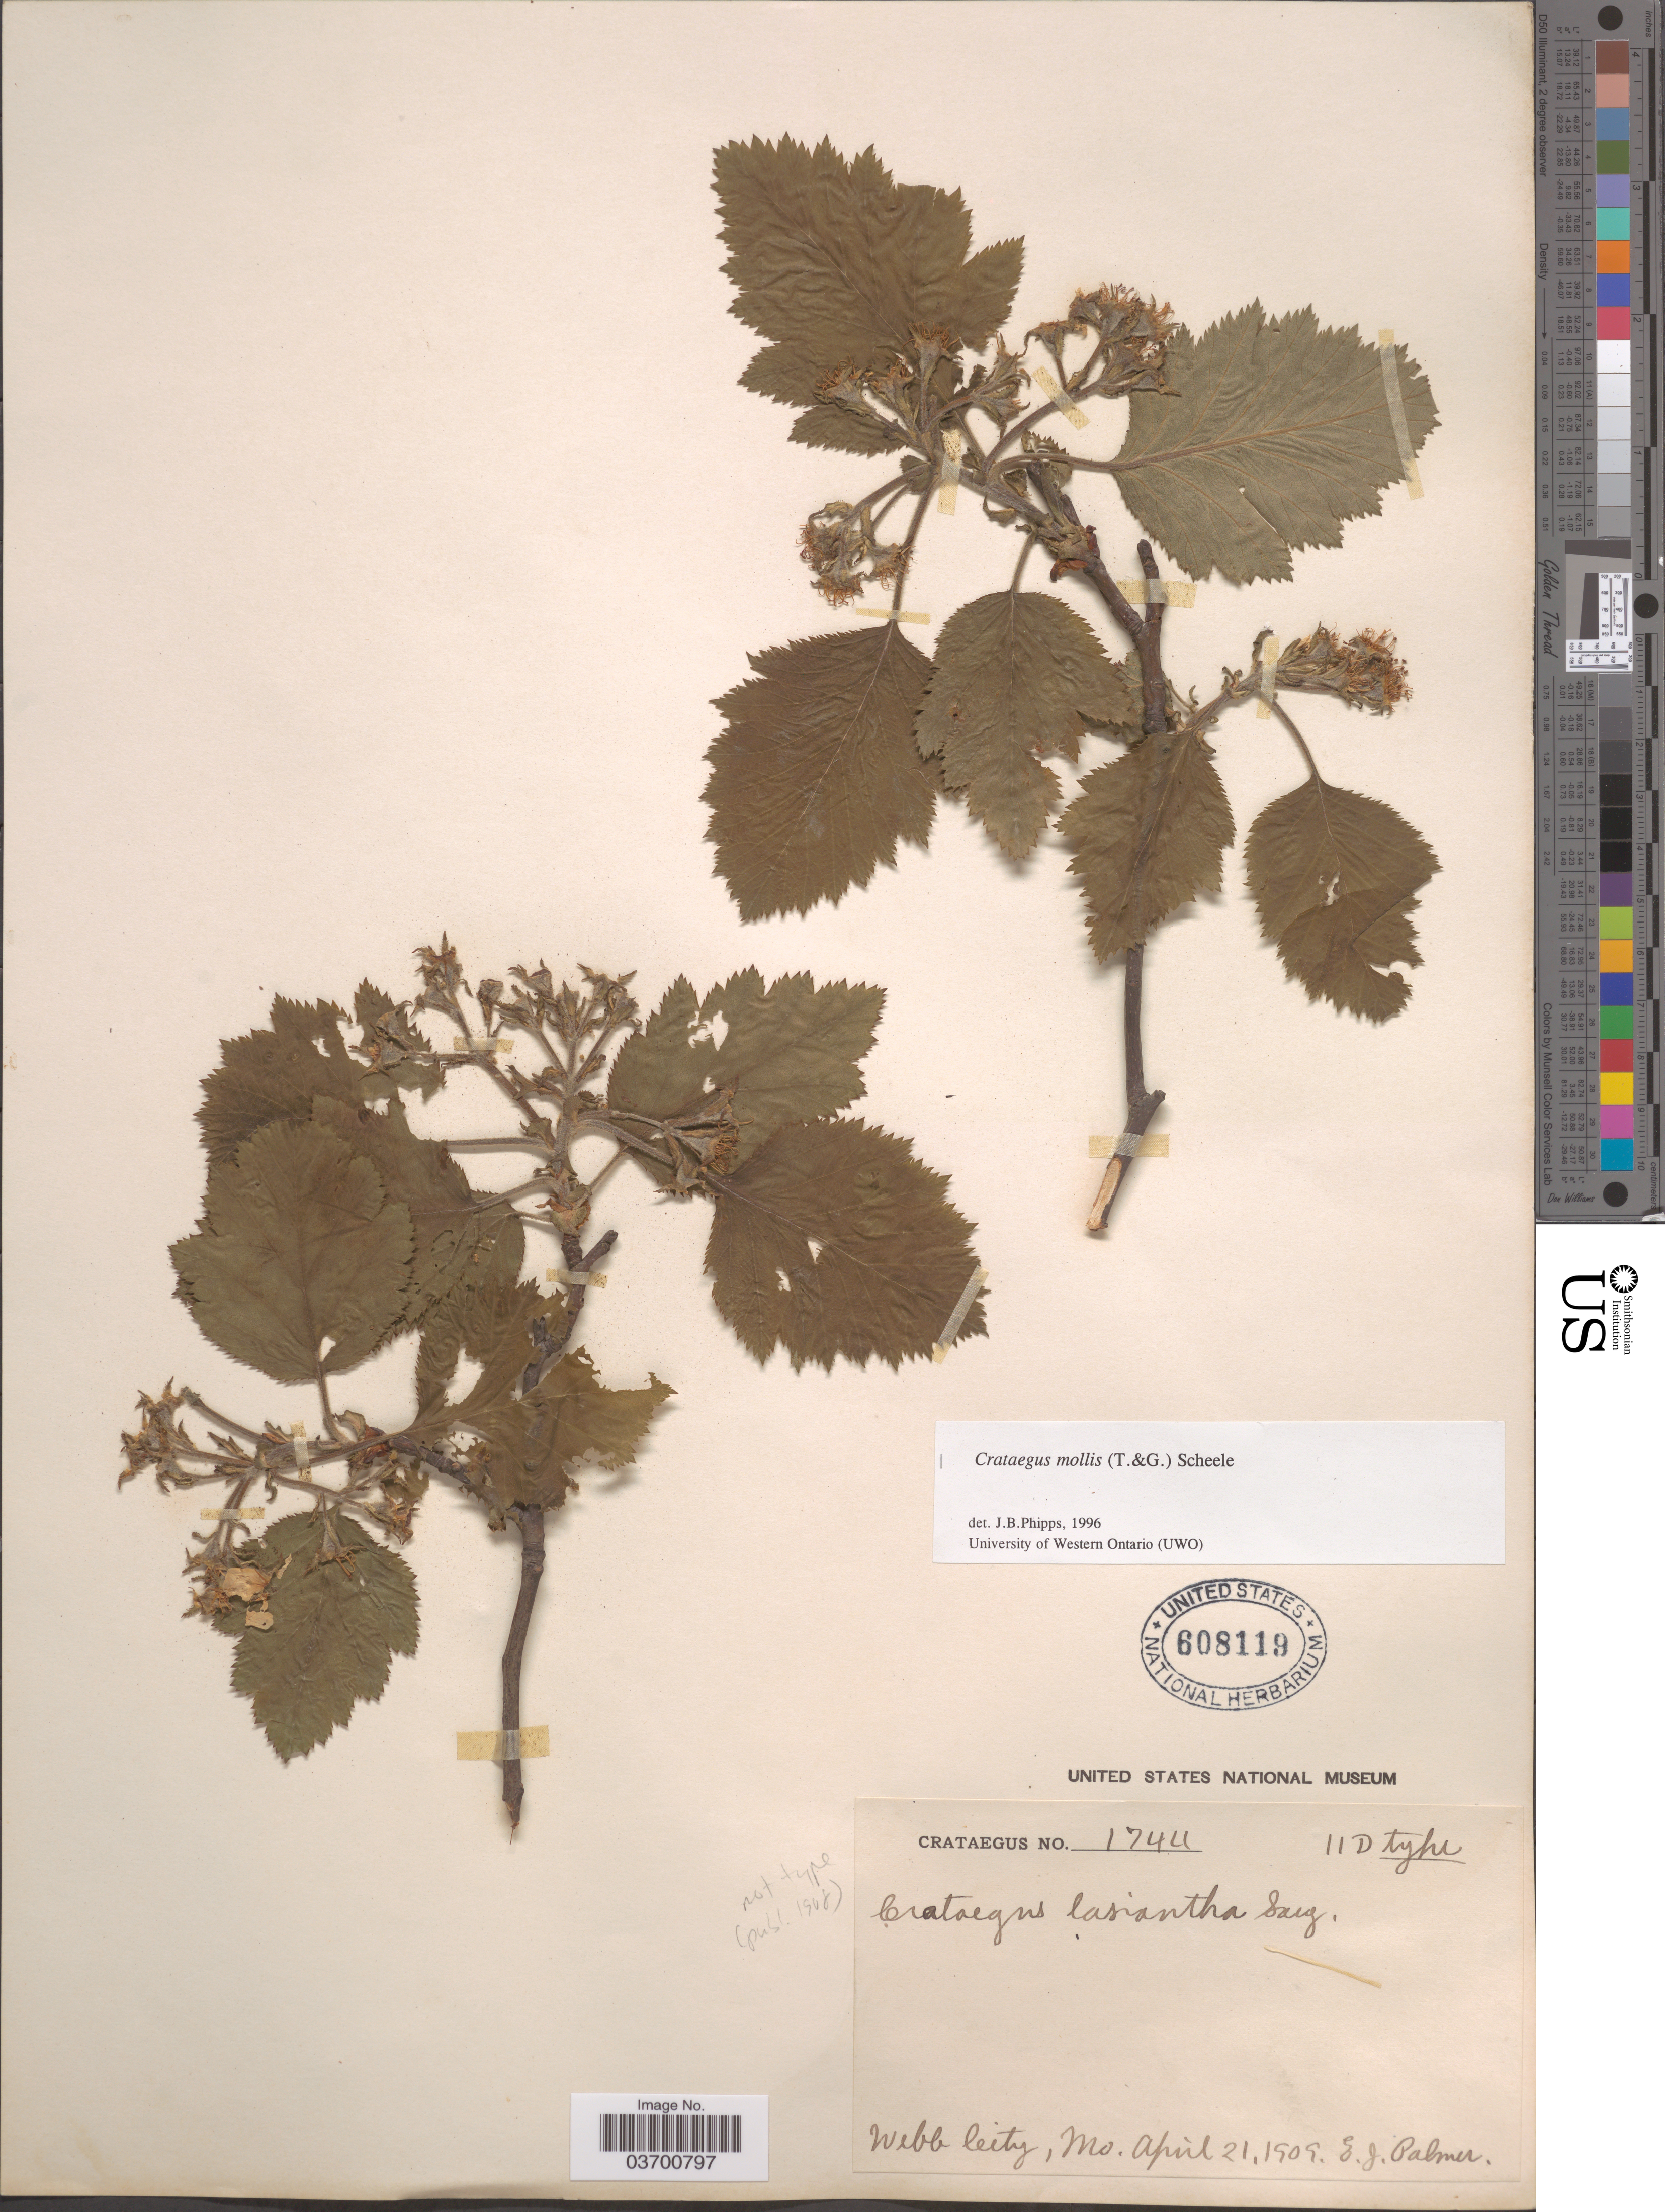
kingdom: Plantae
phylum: Tracheophyta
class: Magnoliopsida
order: Rosales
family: Rosaceae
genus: Crataegus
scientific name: Crataegus mollis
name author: (Torr. & A. Gray) Scheele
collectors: E. J. Palmer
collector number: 1744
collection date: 1909-04-21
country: United States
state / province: Missouri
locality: Webb City.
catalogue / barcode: US 608119